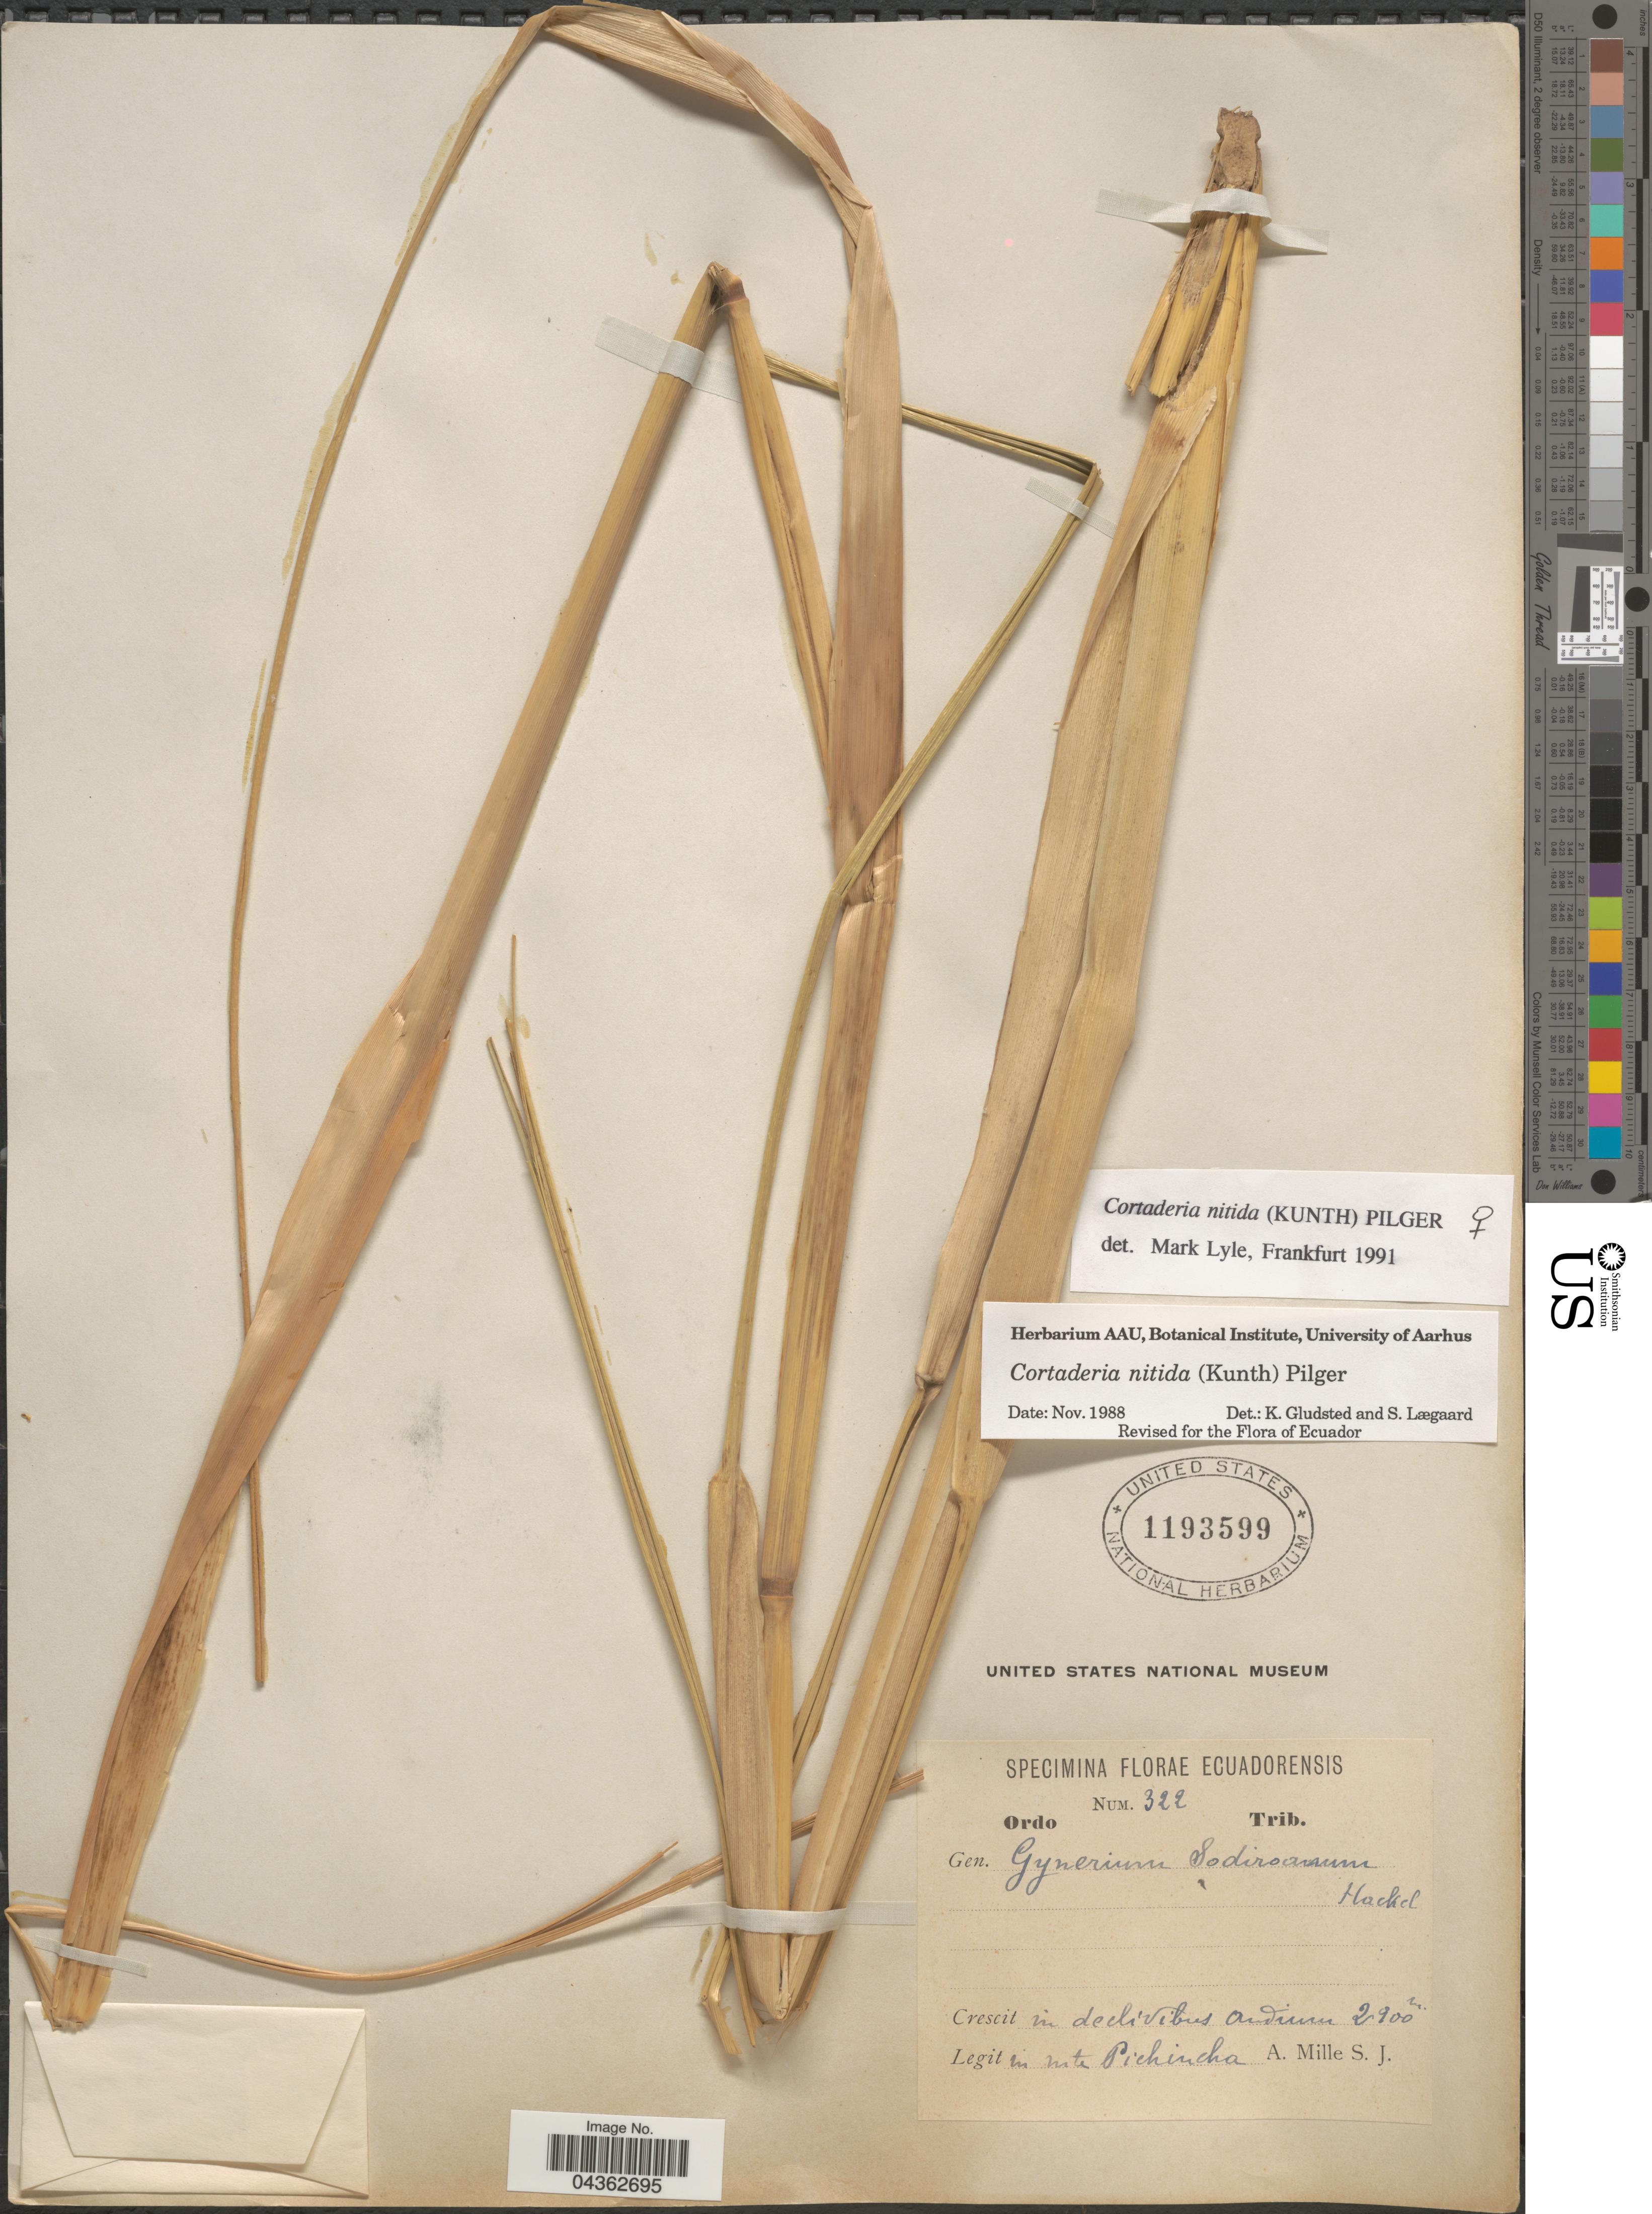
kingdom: Plantae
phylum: Tracheophyta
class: Liliopsida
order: Poales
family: Poaceae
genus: Cortaderia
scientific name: Cortaderia nitida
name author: (Kunth) Pilg.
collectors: A. Mille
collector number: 322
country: Ecuador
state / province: Pichincha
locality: Crescit in declivibus Andium. In mte Pichincha.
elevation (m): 2900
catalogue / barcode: US 1193599